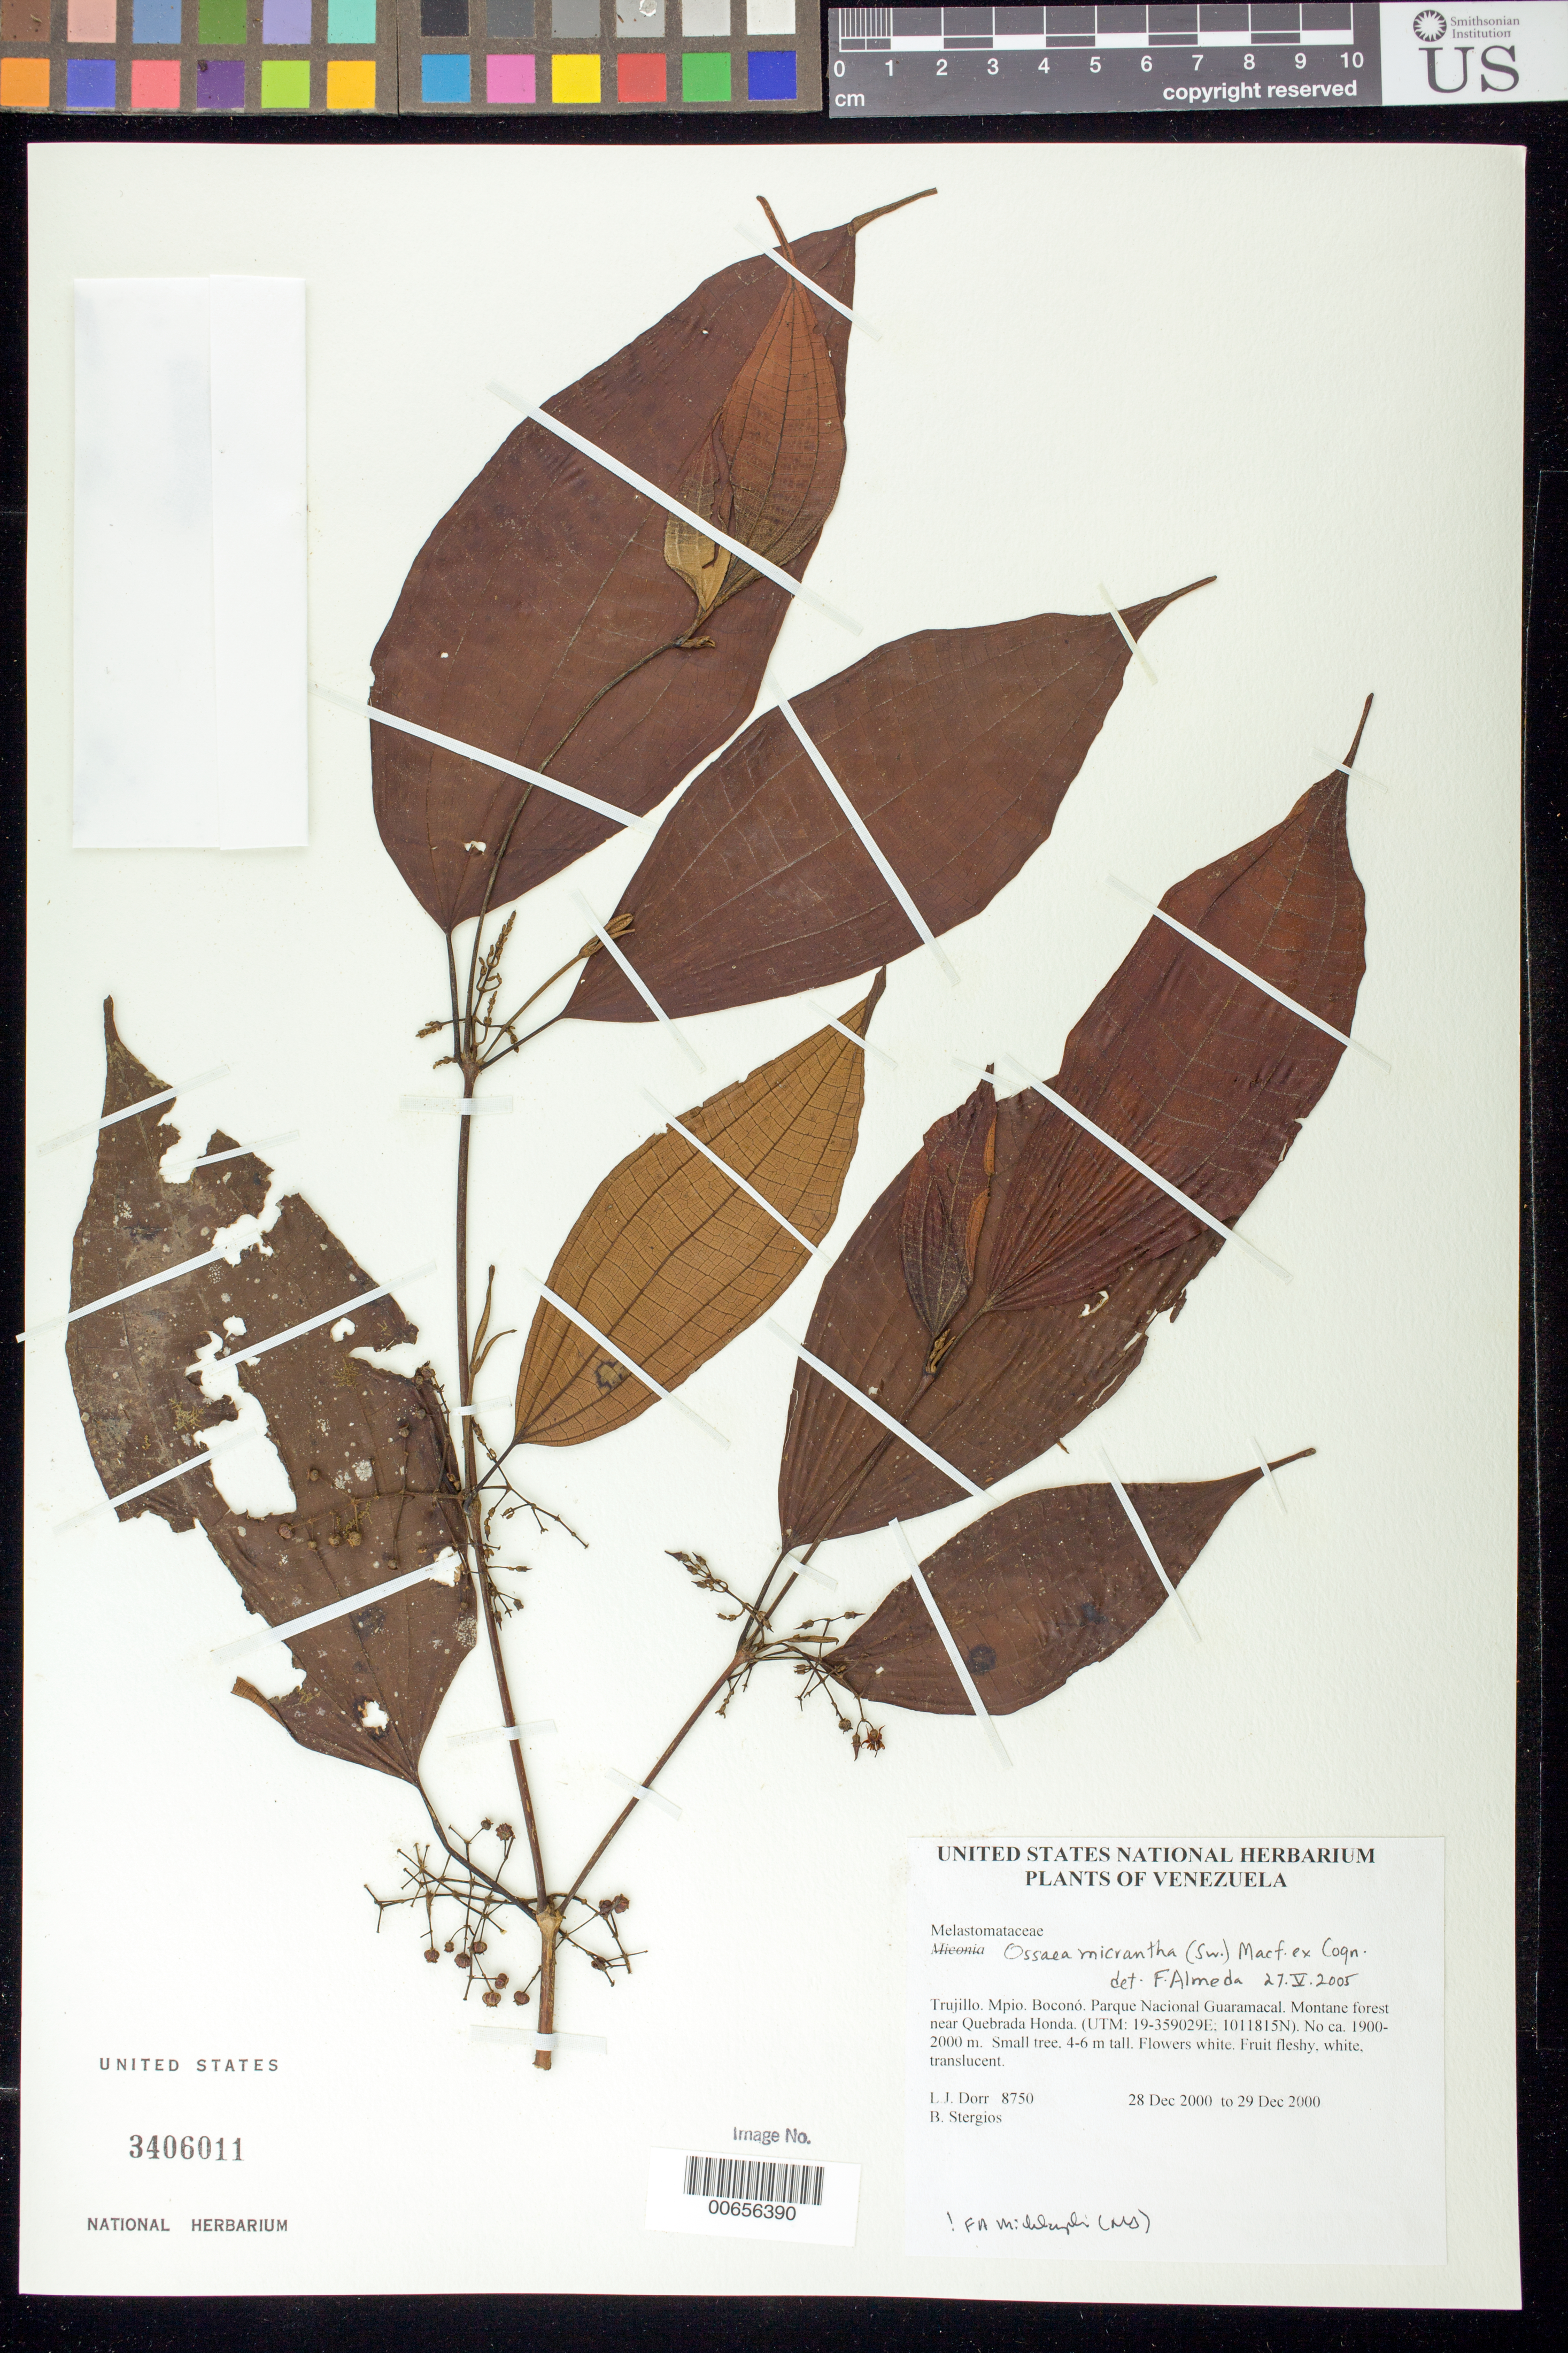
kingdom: Plantae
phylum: Tracheophyta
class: Magnoliopsida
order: Myrtales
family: Melastomataceae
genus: Miconia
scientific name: Miconia sp.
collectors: L. J. Dorr & B. G. Stergios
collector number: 8750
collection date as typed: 28 Dec 2000 to 29 Dec 2000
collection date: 2000-12-28/2000-12-29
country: Venezuela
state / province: Trujillo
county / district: Boconó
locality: Parque Nacional Guaramacal near Quebrada Honda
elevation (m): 1900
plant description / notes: AAU, CAS, CTES, F, K, MO, NY, PORT, US, VEN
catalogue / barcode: US 3406011